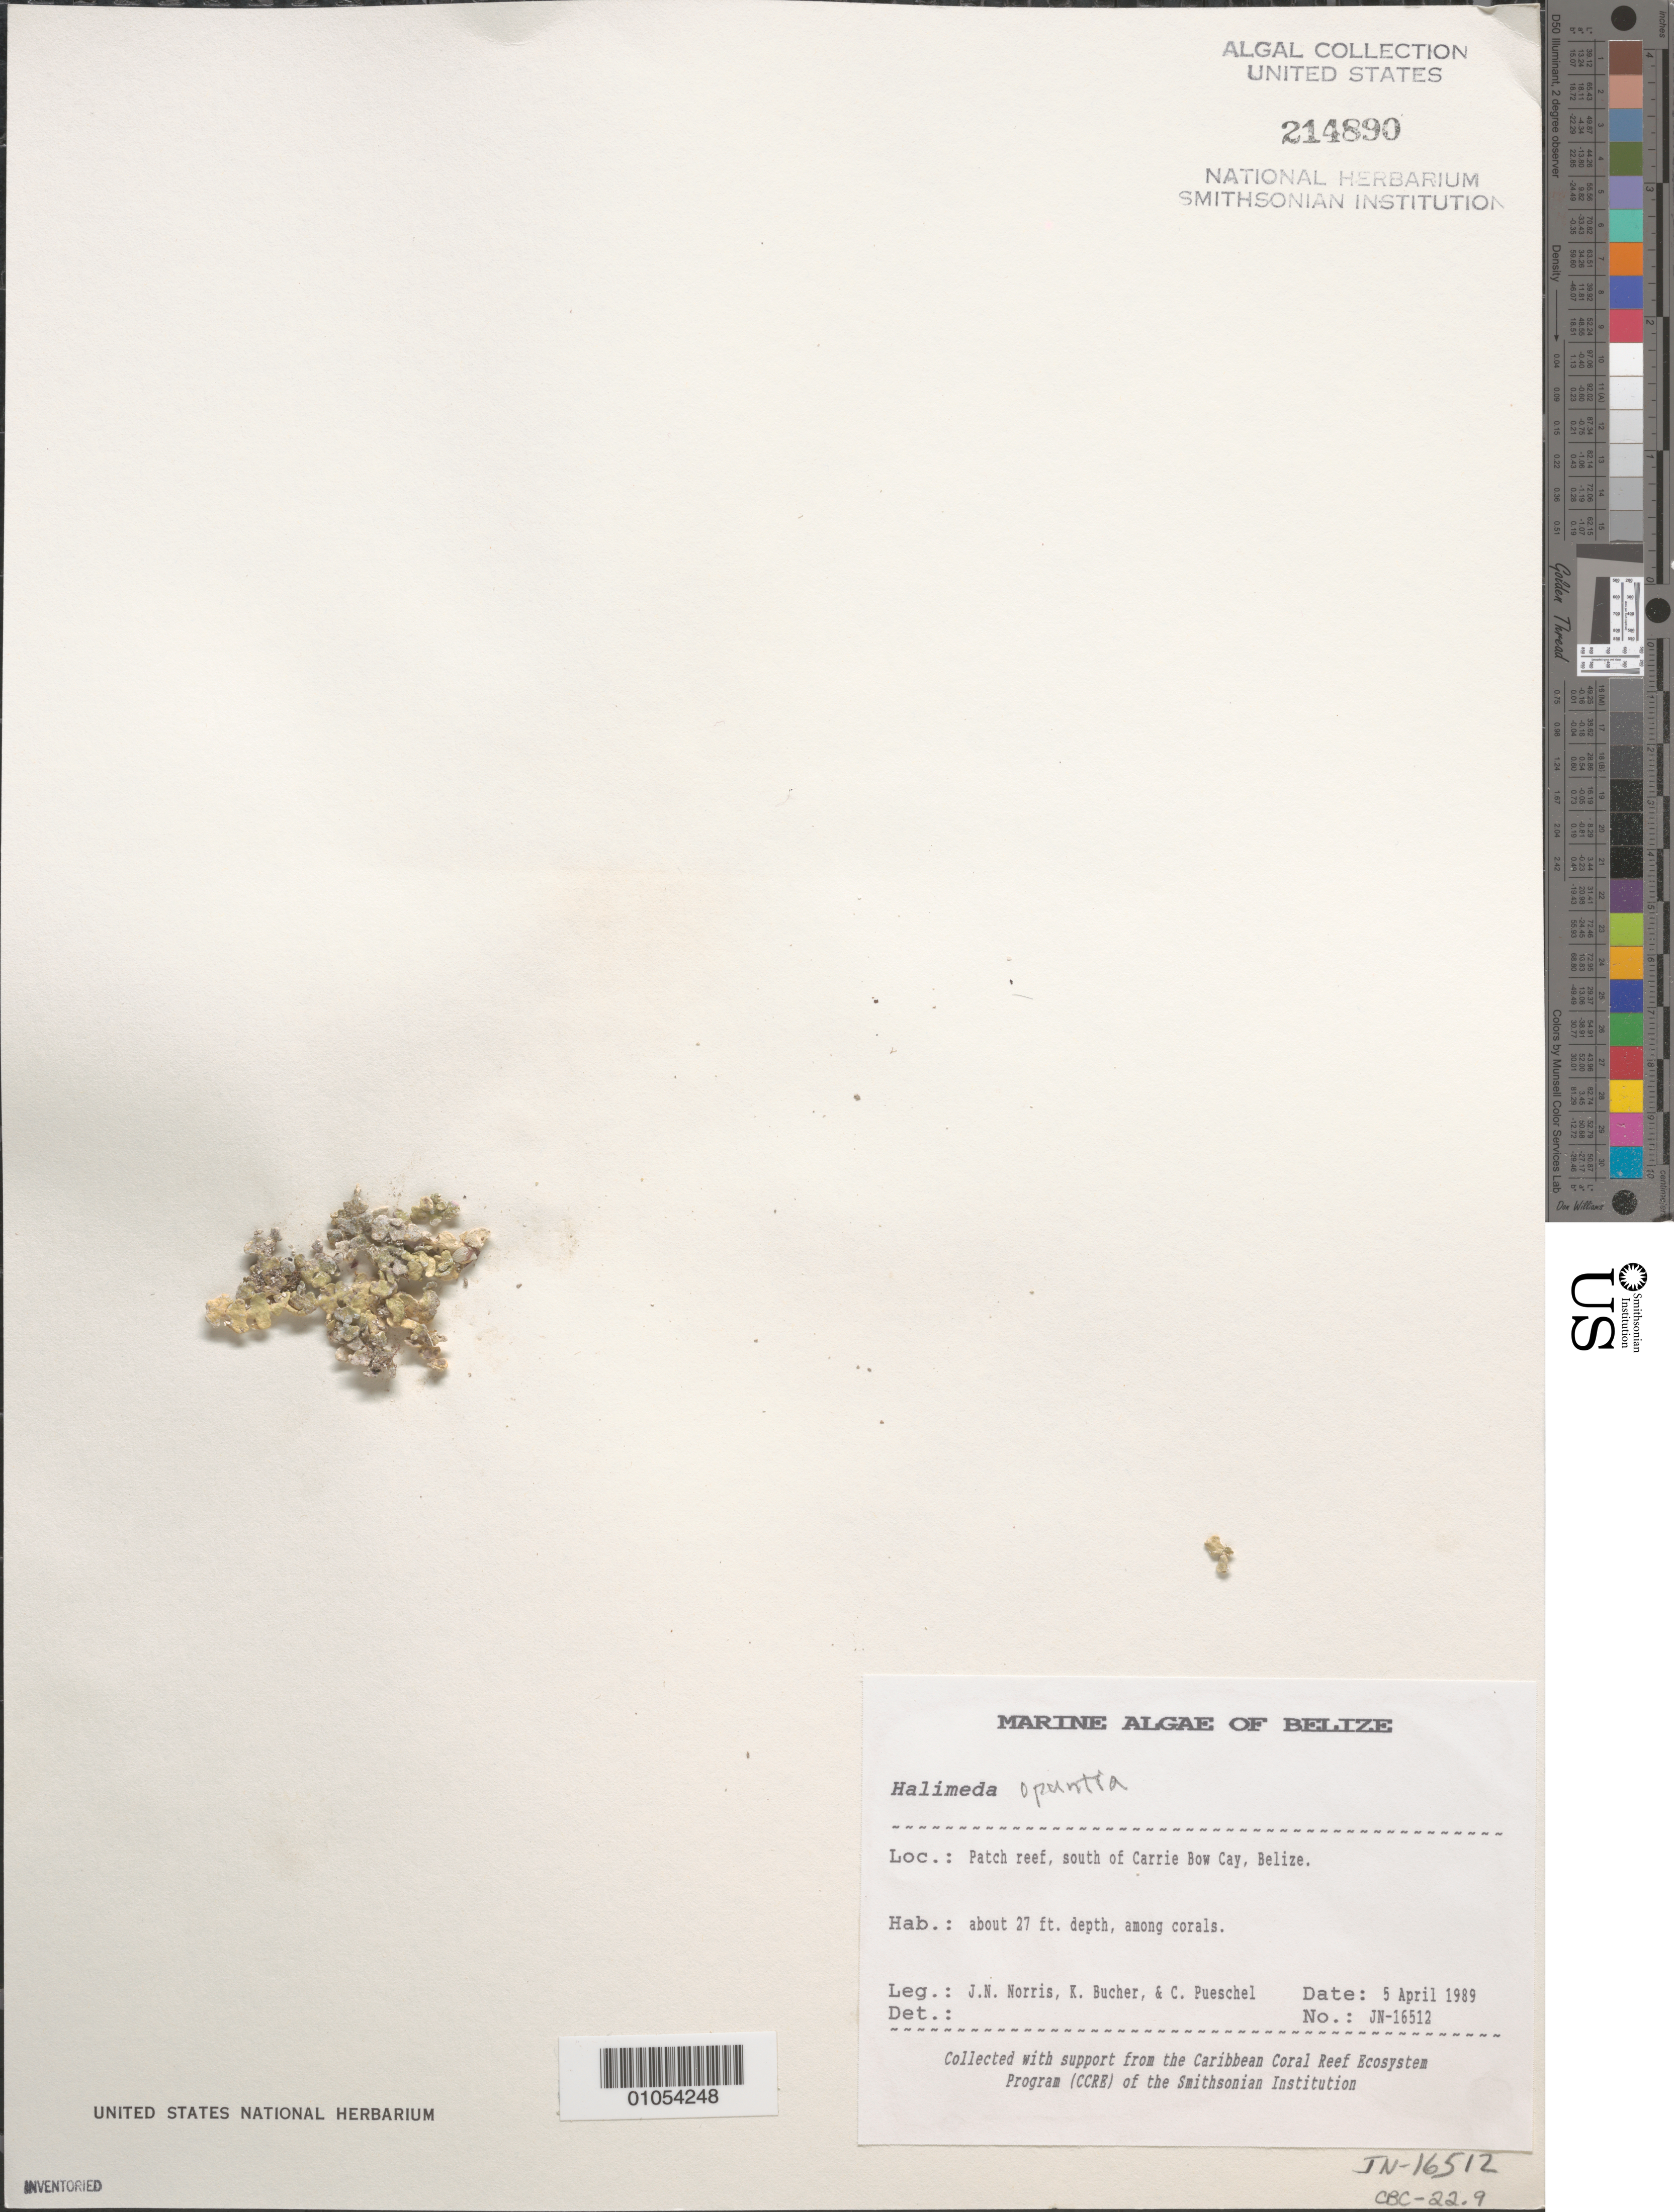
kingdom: Plantae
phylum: Chlorophyta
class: Ulvophyceae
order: Bryopsidales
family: Halimedaceae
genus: Halimeda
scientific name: Halimeda opuntia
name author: (L.) J.V.Lamouroux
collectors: J. N. Norris, K. E. Bucher & C. Pueschel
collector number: JN-16512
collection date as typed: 05 Apr 1989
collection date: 1989-04-05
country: Belize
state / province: Stann Creek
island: Carrie Bow Cay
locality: South of Carrie Bow Cay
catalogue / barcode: US 214890